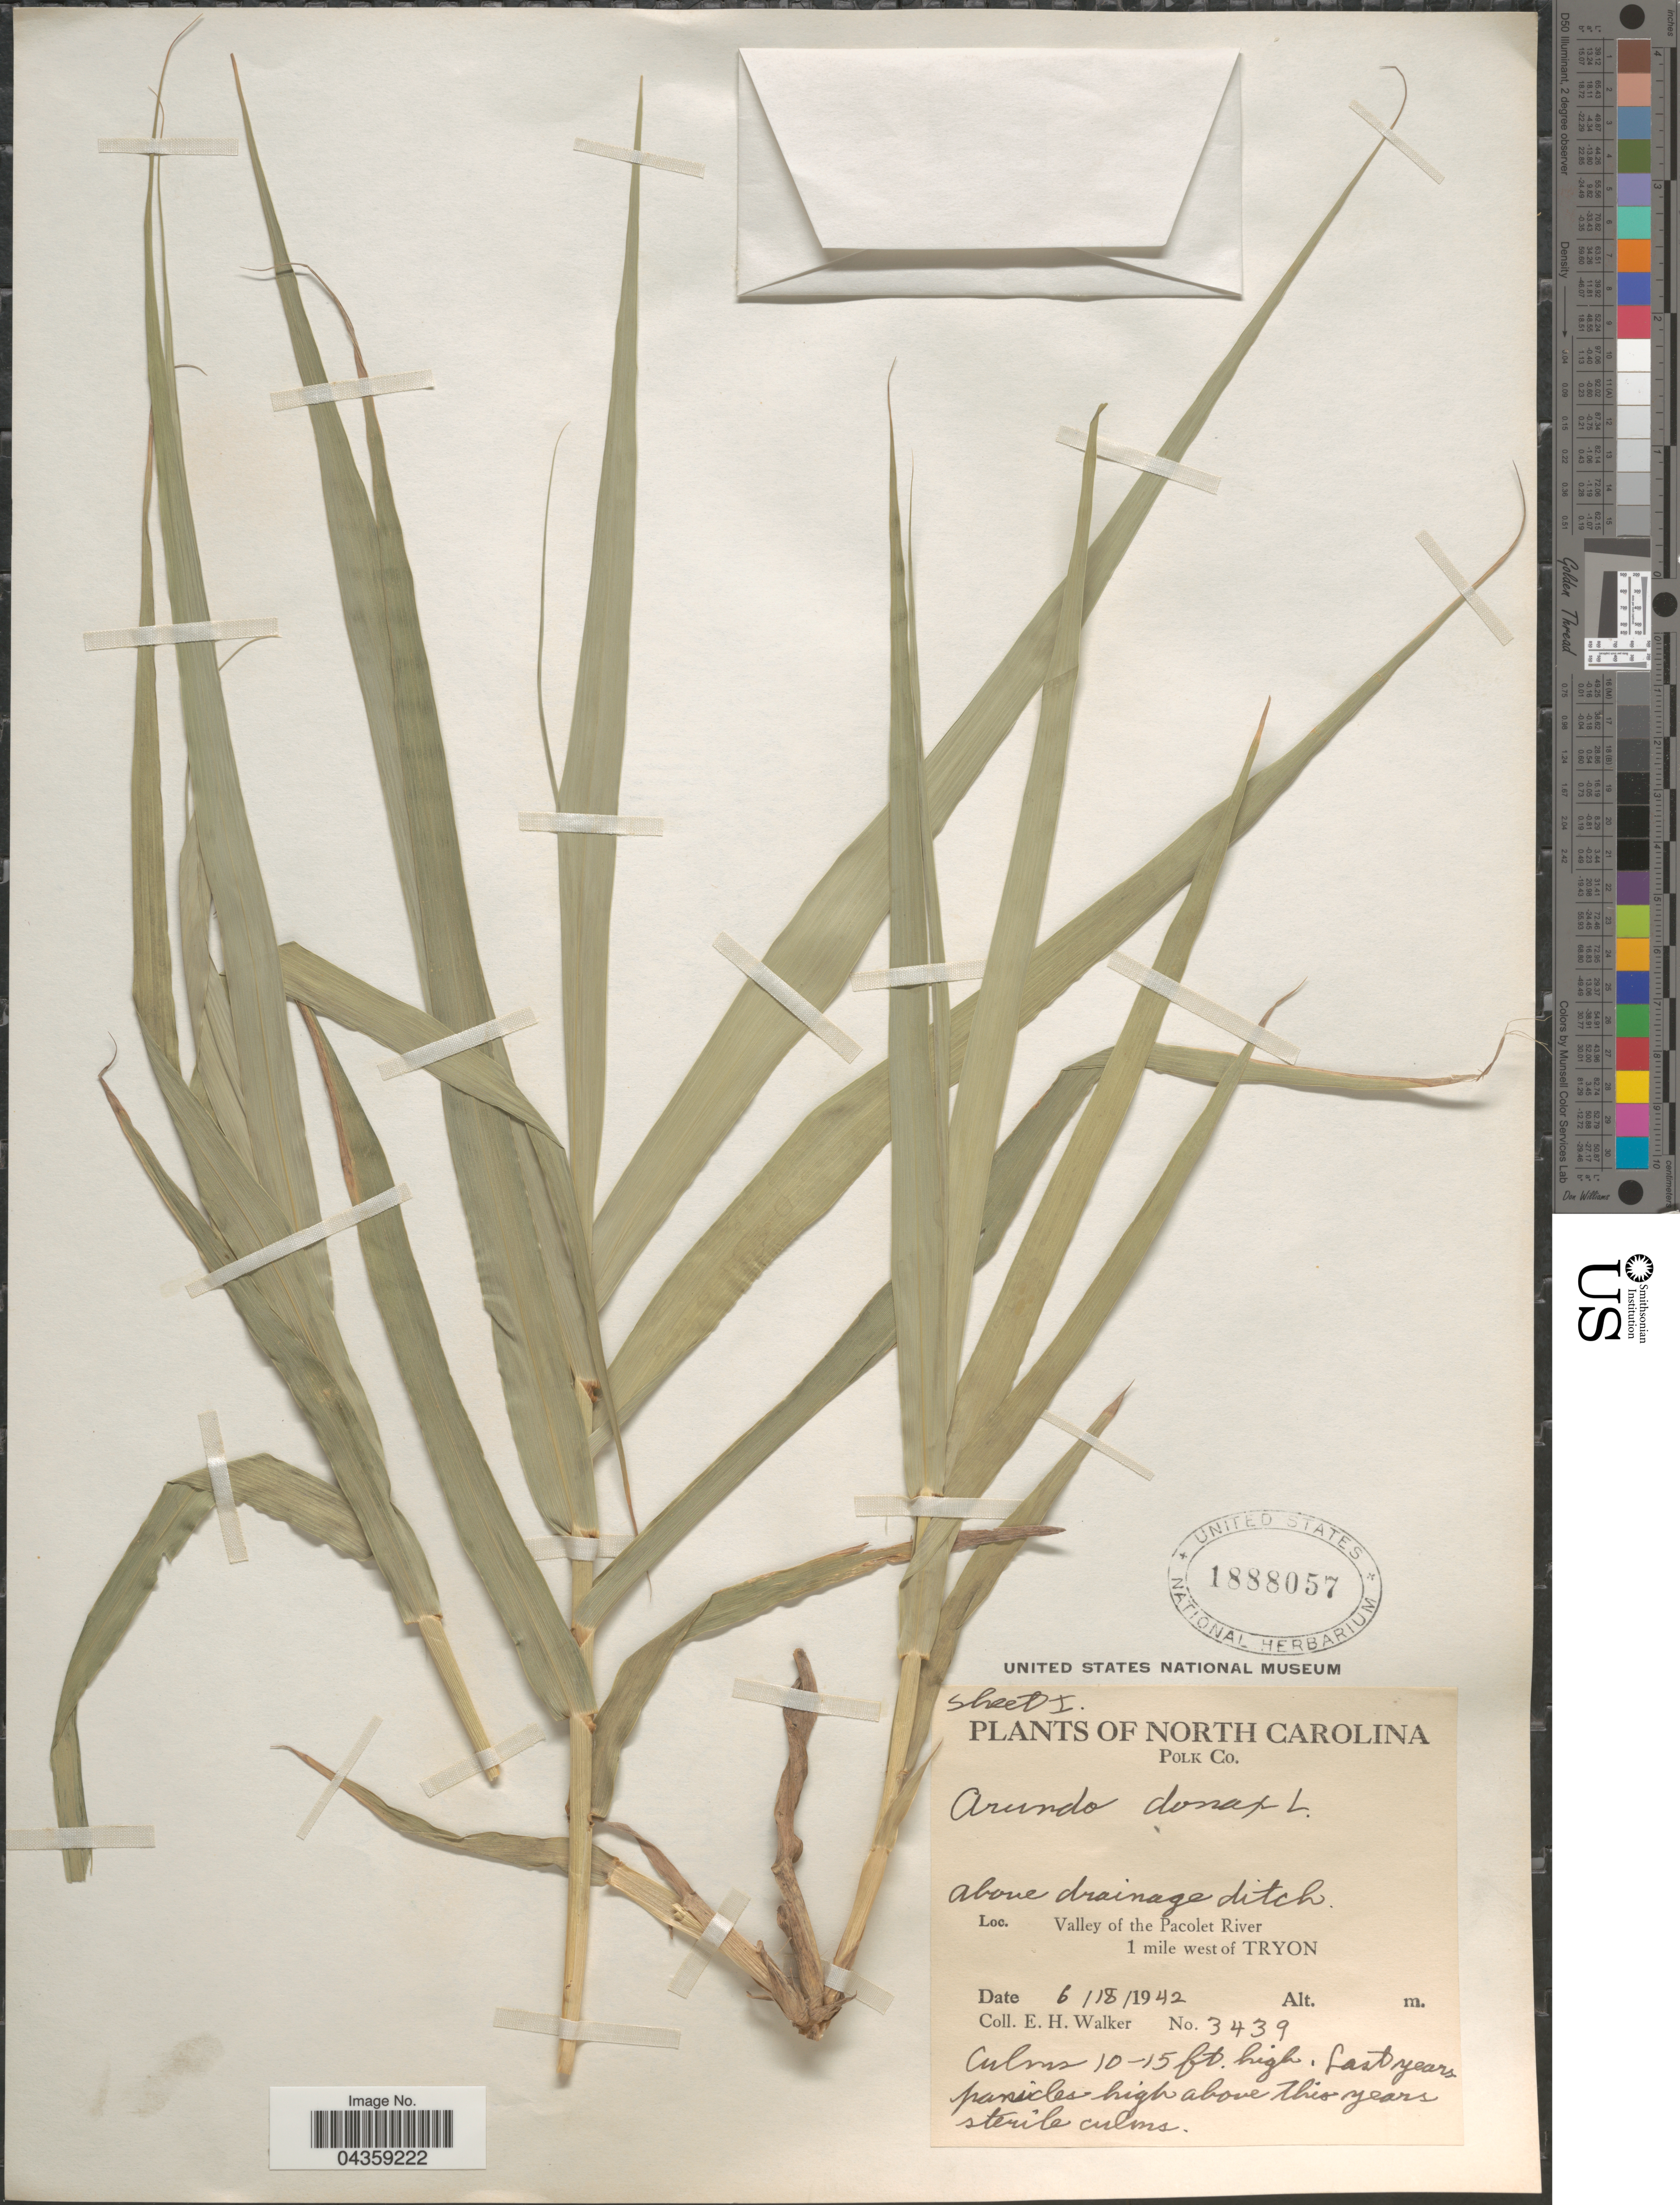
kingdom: Plantae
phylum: Tracheophyta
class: Liliopsida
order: Poales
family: Poaceae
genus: Arundo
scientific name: Arundo donax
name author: L.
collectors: E. H. Walker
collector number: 3439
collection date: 1942-06-18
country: United States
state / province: North Carolina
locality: Polk Co. Valley of the Pacolet River. 1 mile west of Tryon.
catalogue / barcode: US 1888057